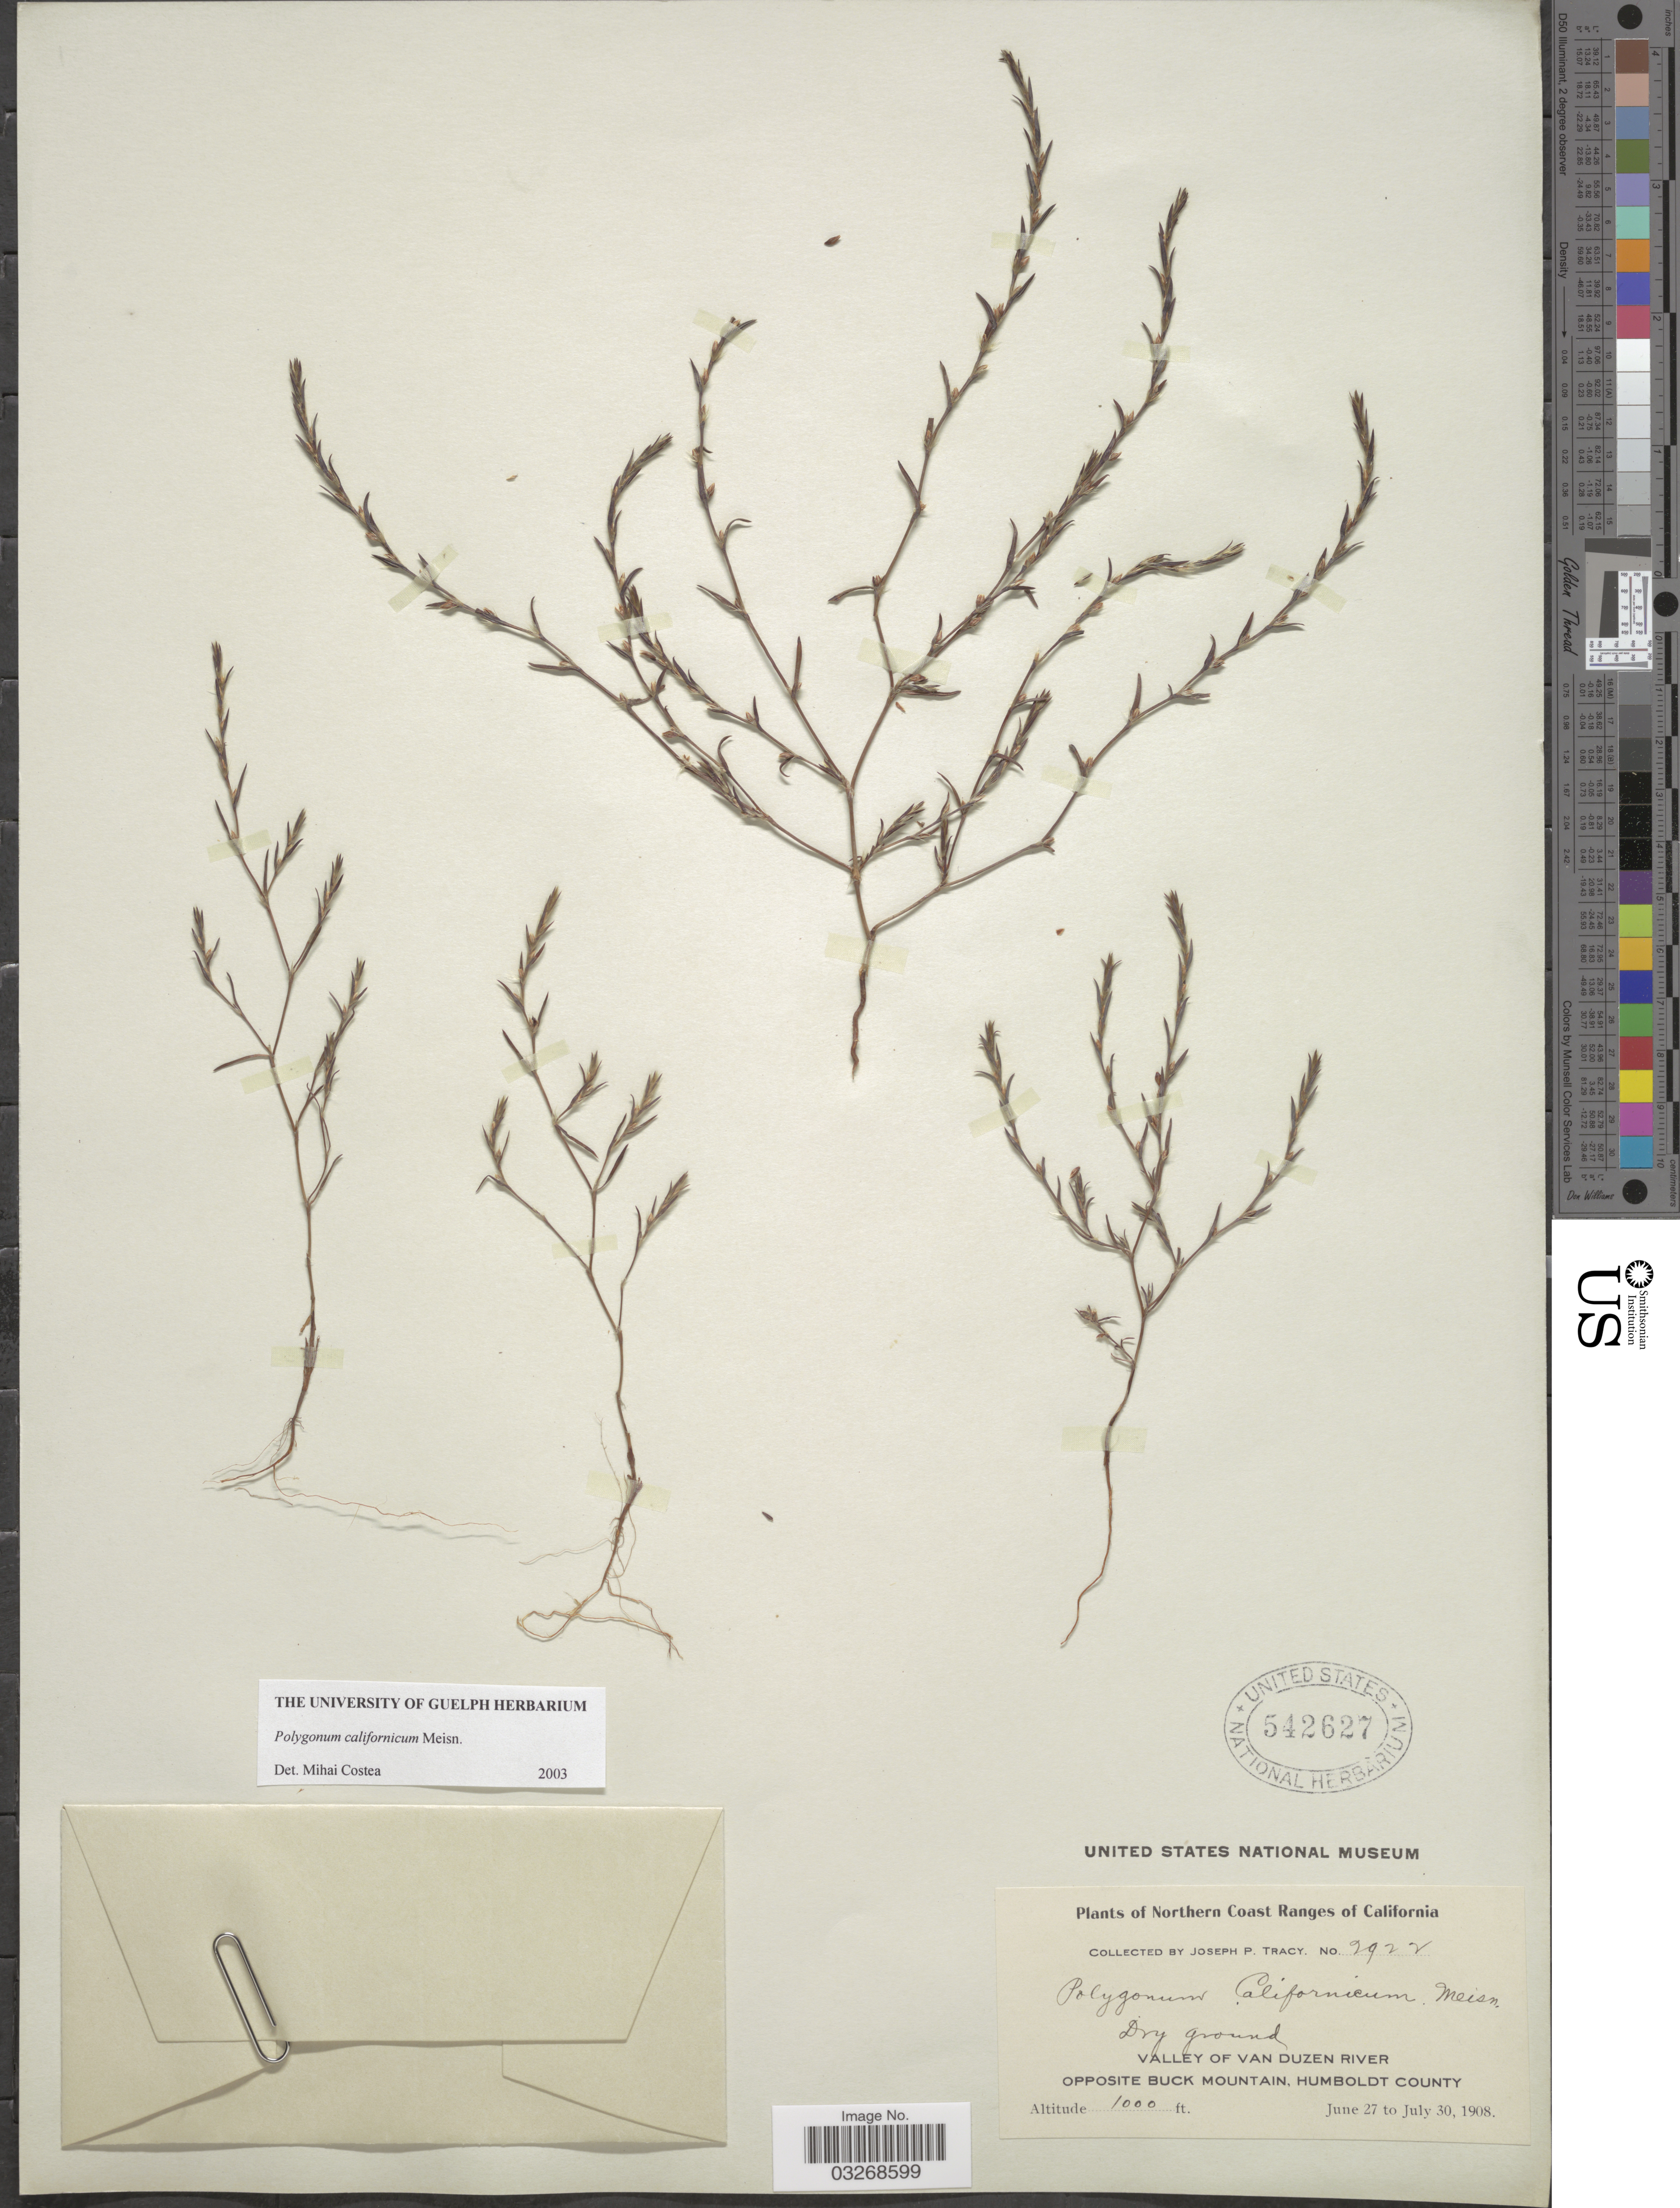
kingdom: Plantae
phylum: Tracheophyta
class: Magnoliopsida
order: Caryophyllales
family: Polygonaceae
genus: Polygonum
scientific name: Polygonum californicum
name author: Meisn.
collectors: J. Tracy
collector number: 2922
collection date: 1908-06-27/1908-07-30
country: United States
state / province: California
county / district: Humboldt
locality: Northern Coast Ranges of California. Valley of Van Duzen River. Opposite Buck Mountain, Humboldt County.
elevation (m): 305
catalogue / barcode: US 542627